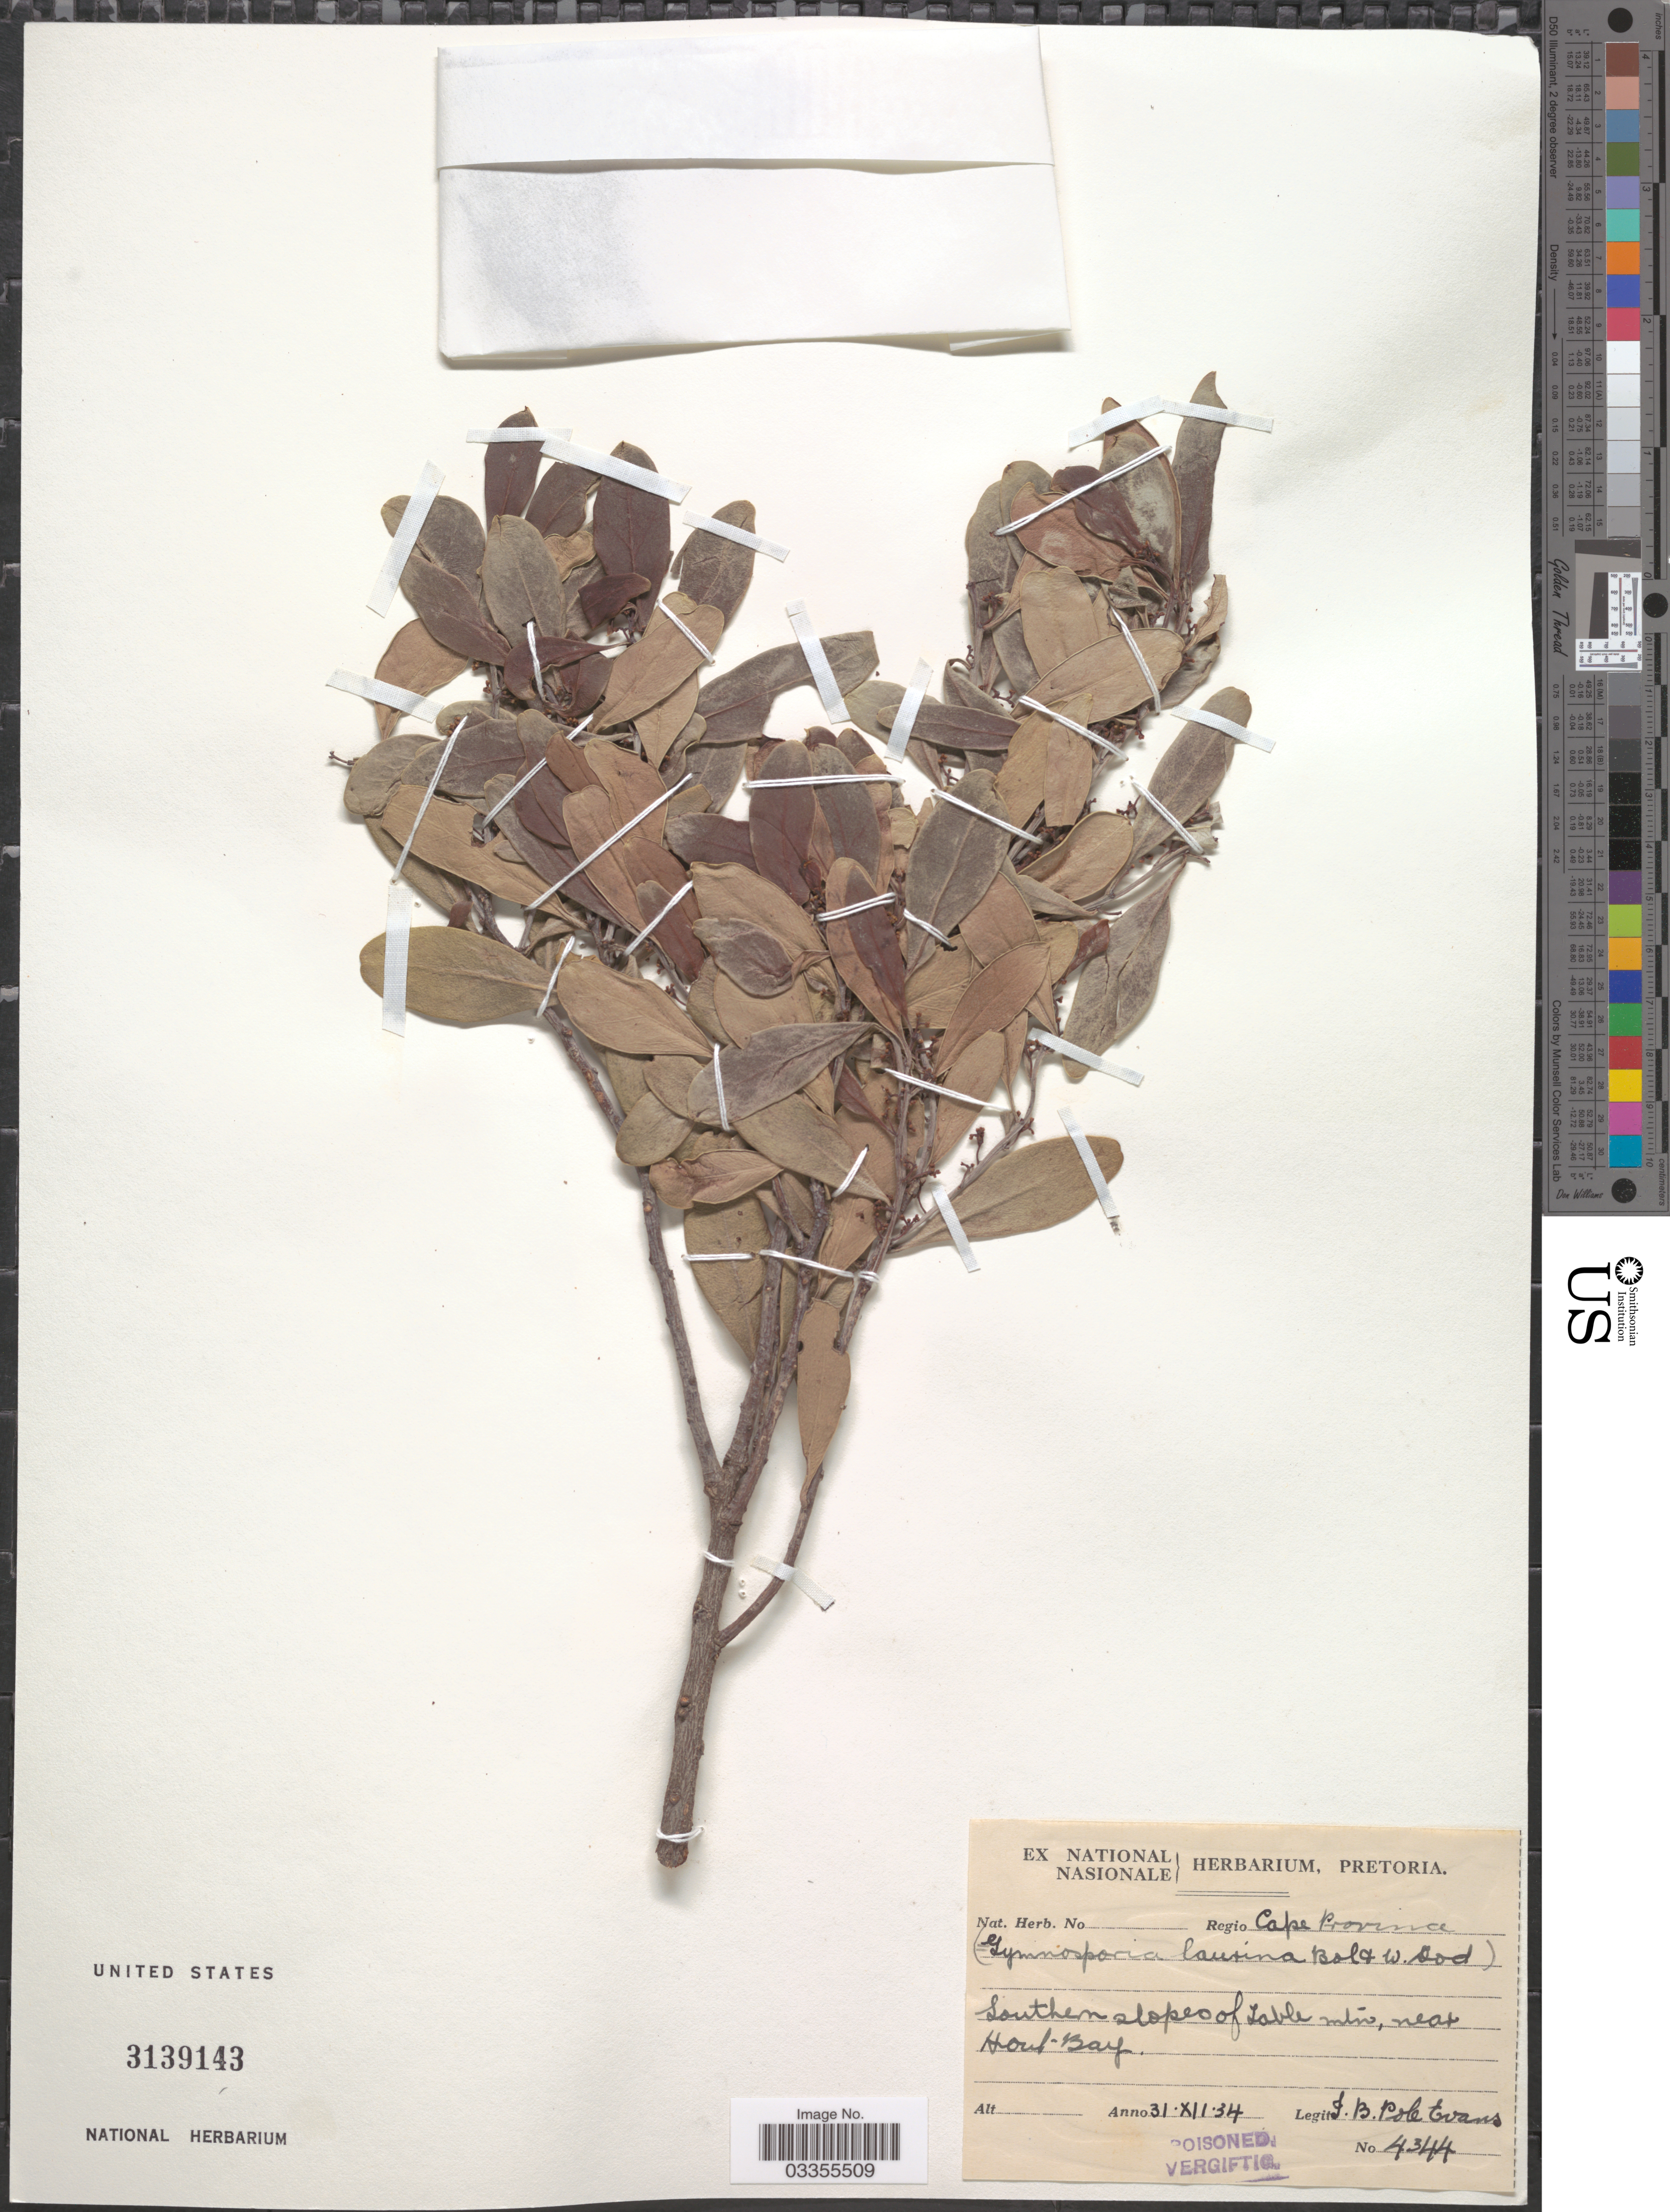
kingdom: Plantae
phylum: Tracheophyta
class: Magnoliopsida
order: Celastrales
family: Celastraceae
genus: Gymnosporia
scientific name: Gymnosporia laurina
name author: Szyszyl.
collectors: I. B. Pole-Evans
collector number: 4344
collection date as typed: Transcribed d/m/y: 31/12/34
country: South Africa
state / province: Western Cape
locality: Regio Cape Province. Southern slopes of Table mts, near Hout-Bay.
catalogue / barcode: US 3139143